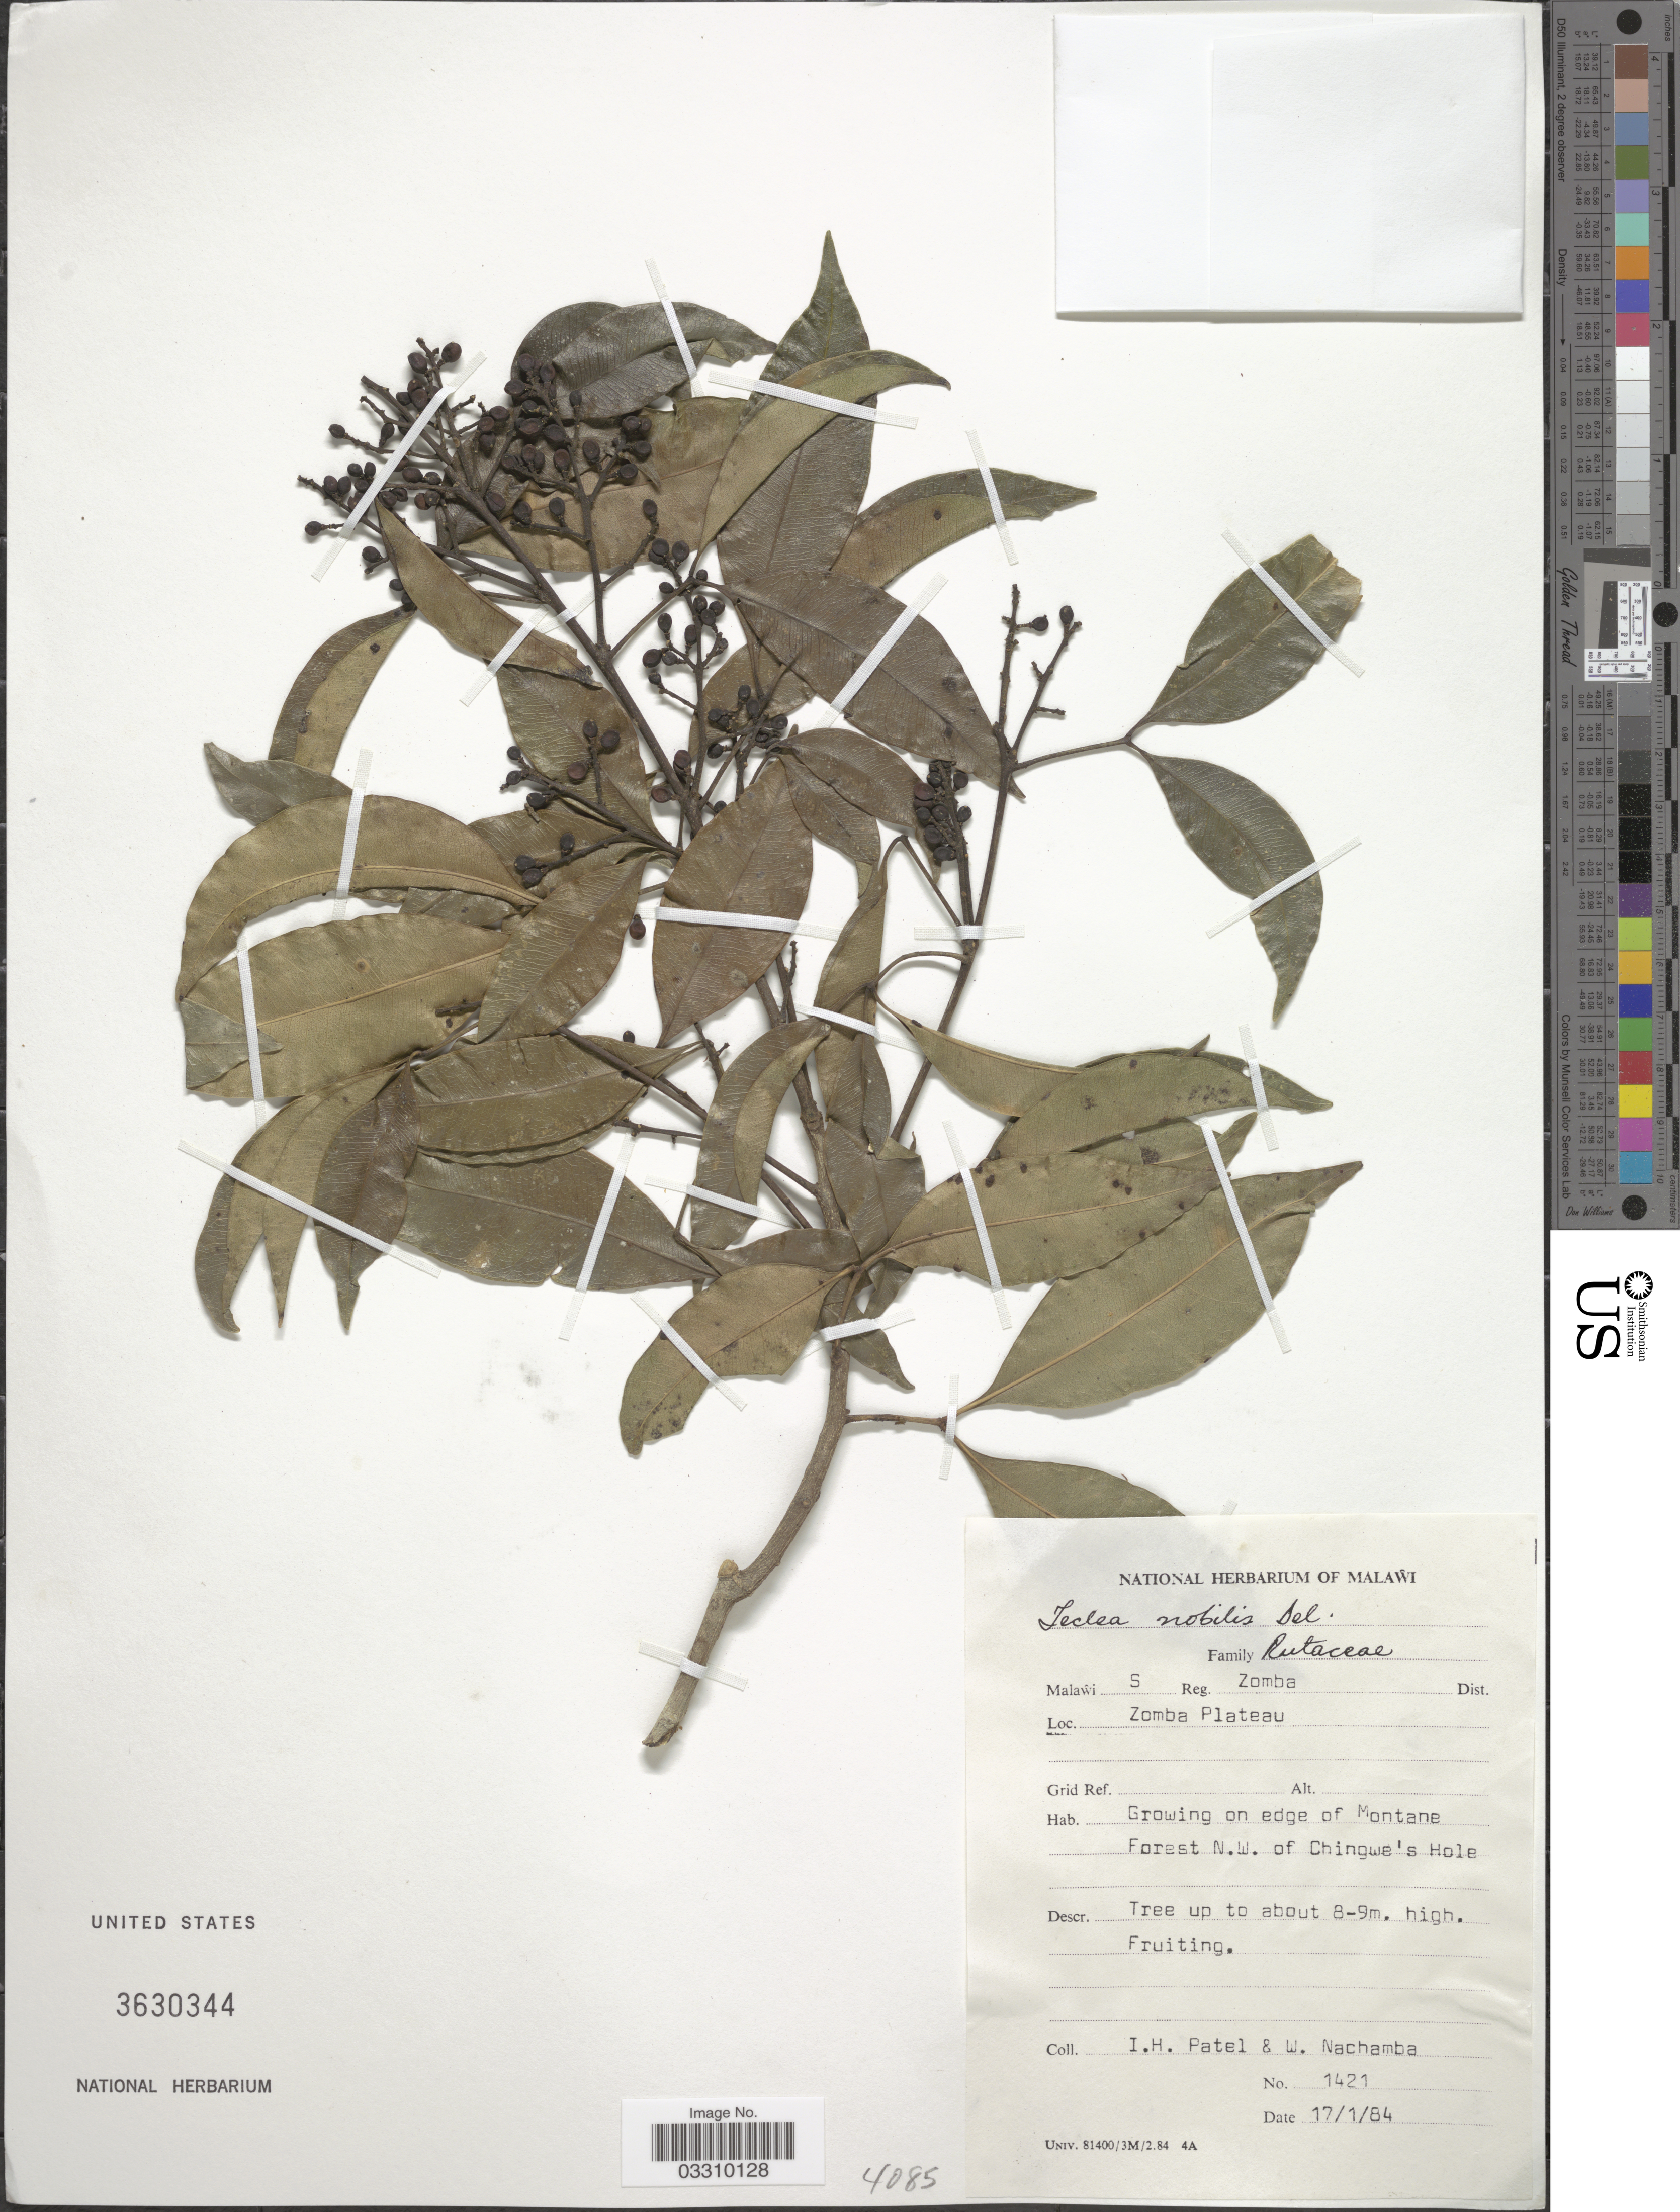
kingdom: Plantae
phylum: Tracheophyta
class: Magnoliopsida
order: Sapindales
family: Rutaceae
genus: Vepris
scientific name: Vepris nobilis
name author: (Delile) Mziray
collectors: I. Patel & W. Nachamba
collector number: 1421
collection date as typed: Transcribed d/m/y: 17/1/84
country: Malawi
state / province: Southern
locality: S Reg. Zomba Dist. Zomba Plateau. Growing on edge of Montane Forest N.W. of Chingwe's Hole.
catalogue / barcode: US 3630344